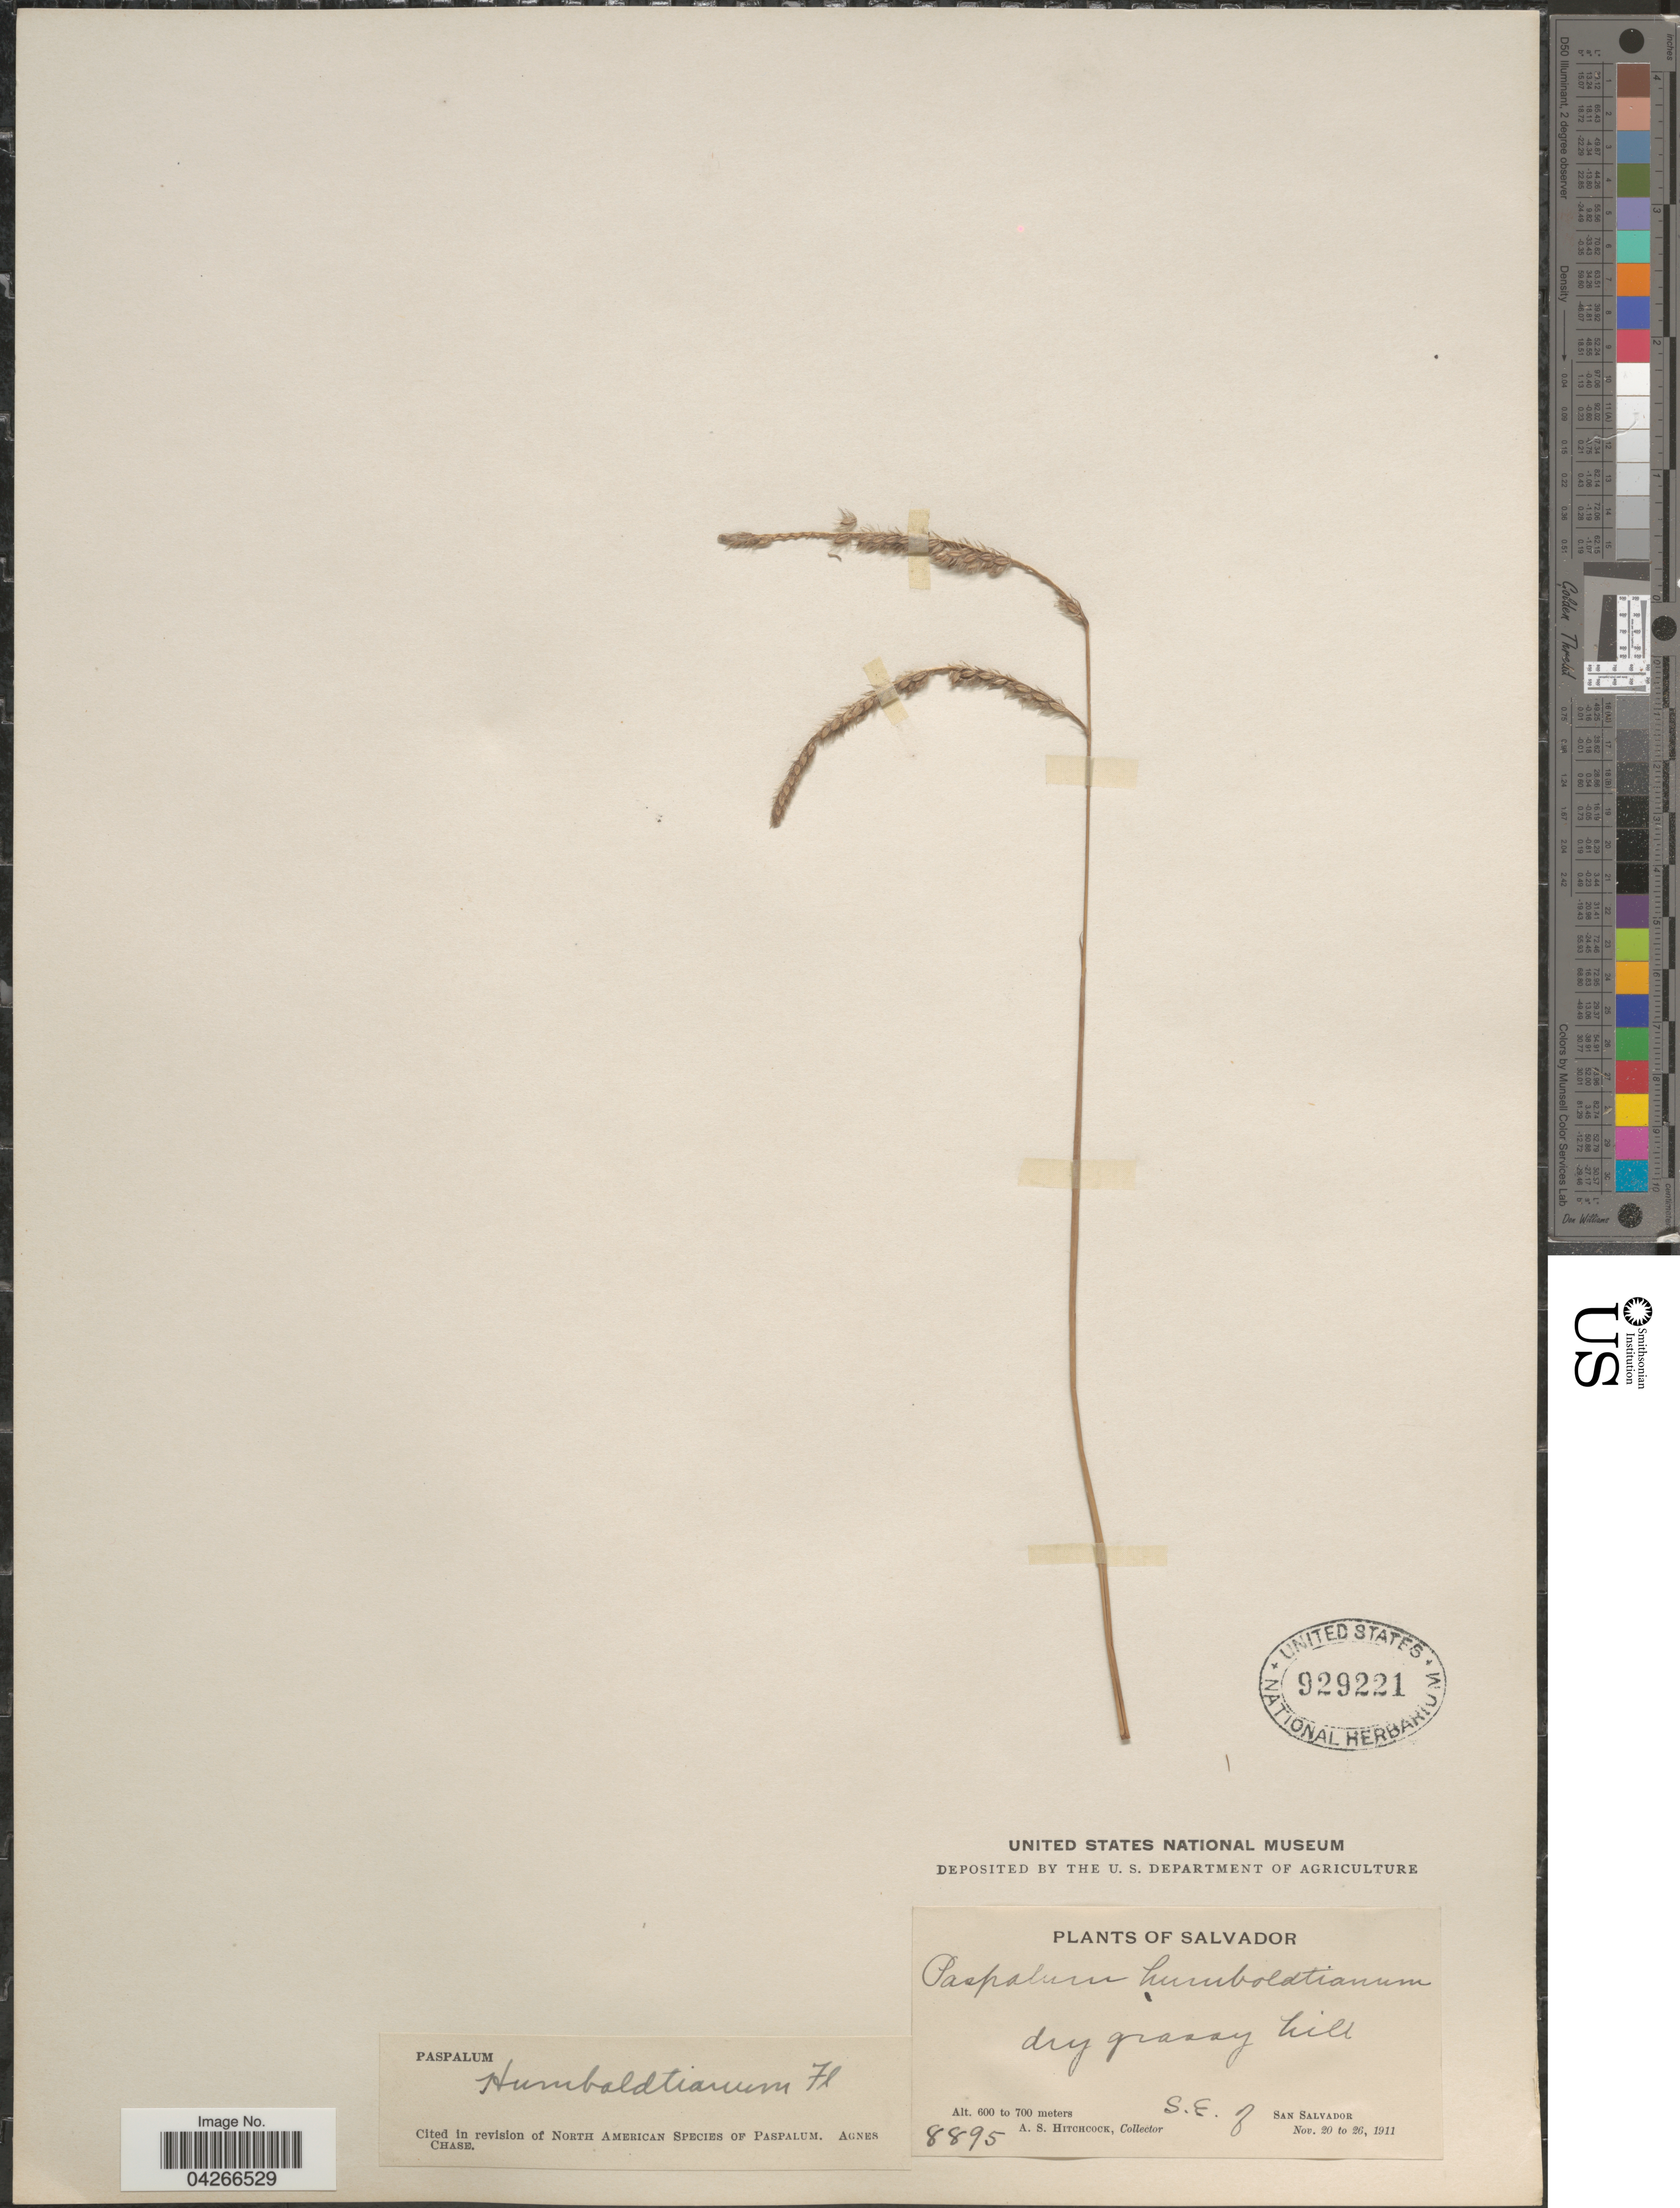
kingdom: Plantae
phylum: Tracheophyta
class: Liliopsida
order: Poales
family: Poaceae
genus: Paspalum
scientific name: Paspalum humboldtianum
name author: Flüggé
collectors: A. S. Hitchcock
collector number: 8895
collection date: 1911-11-20/1911-11-26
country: El Salvador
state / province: San Salvador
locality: Dry grassy hill. S.E. of San Salvador.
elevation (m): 600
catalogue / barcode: US 929221